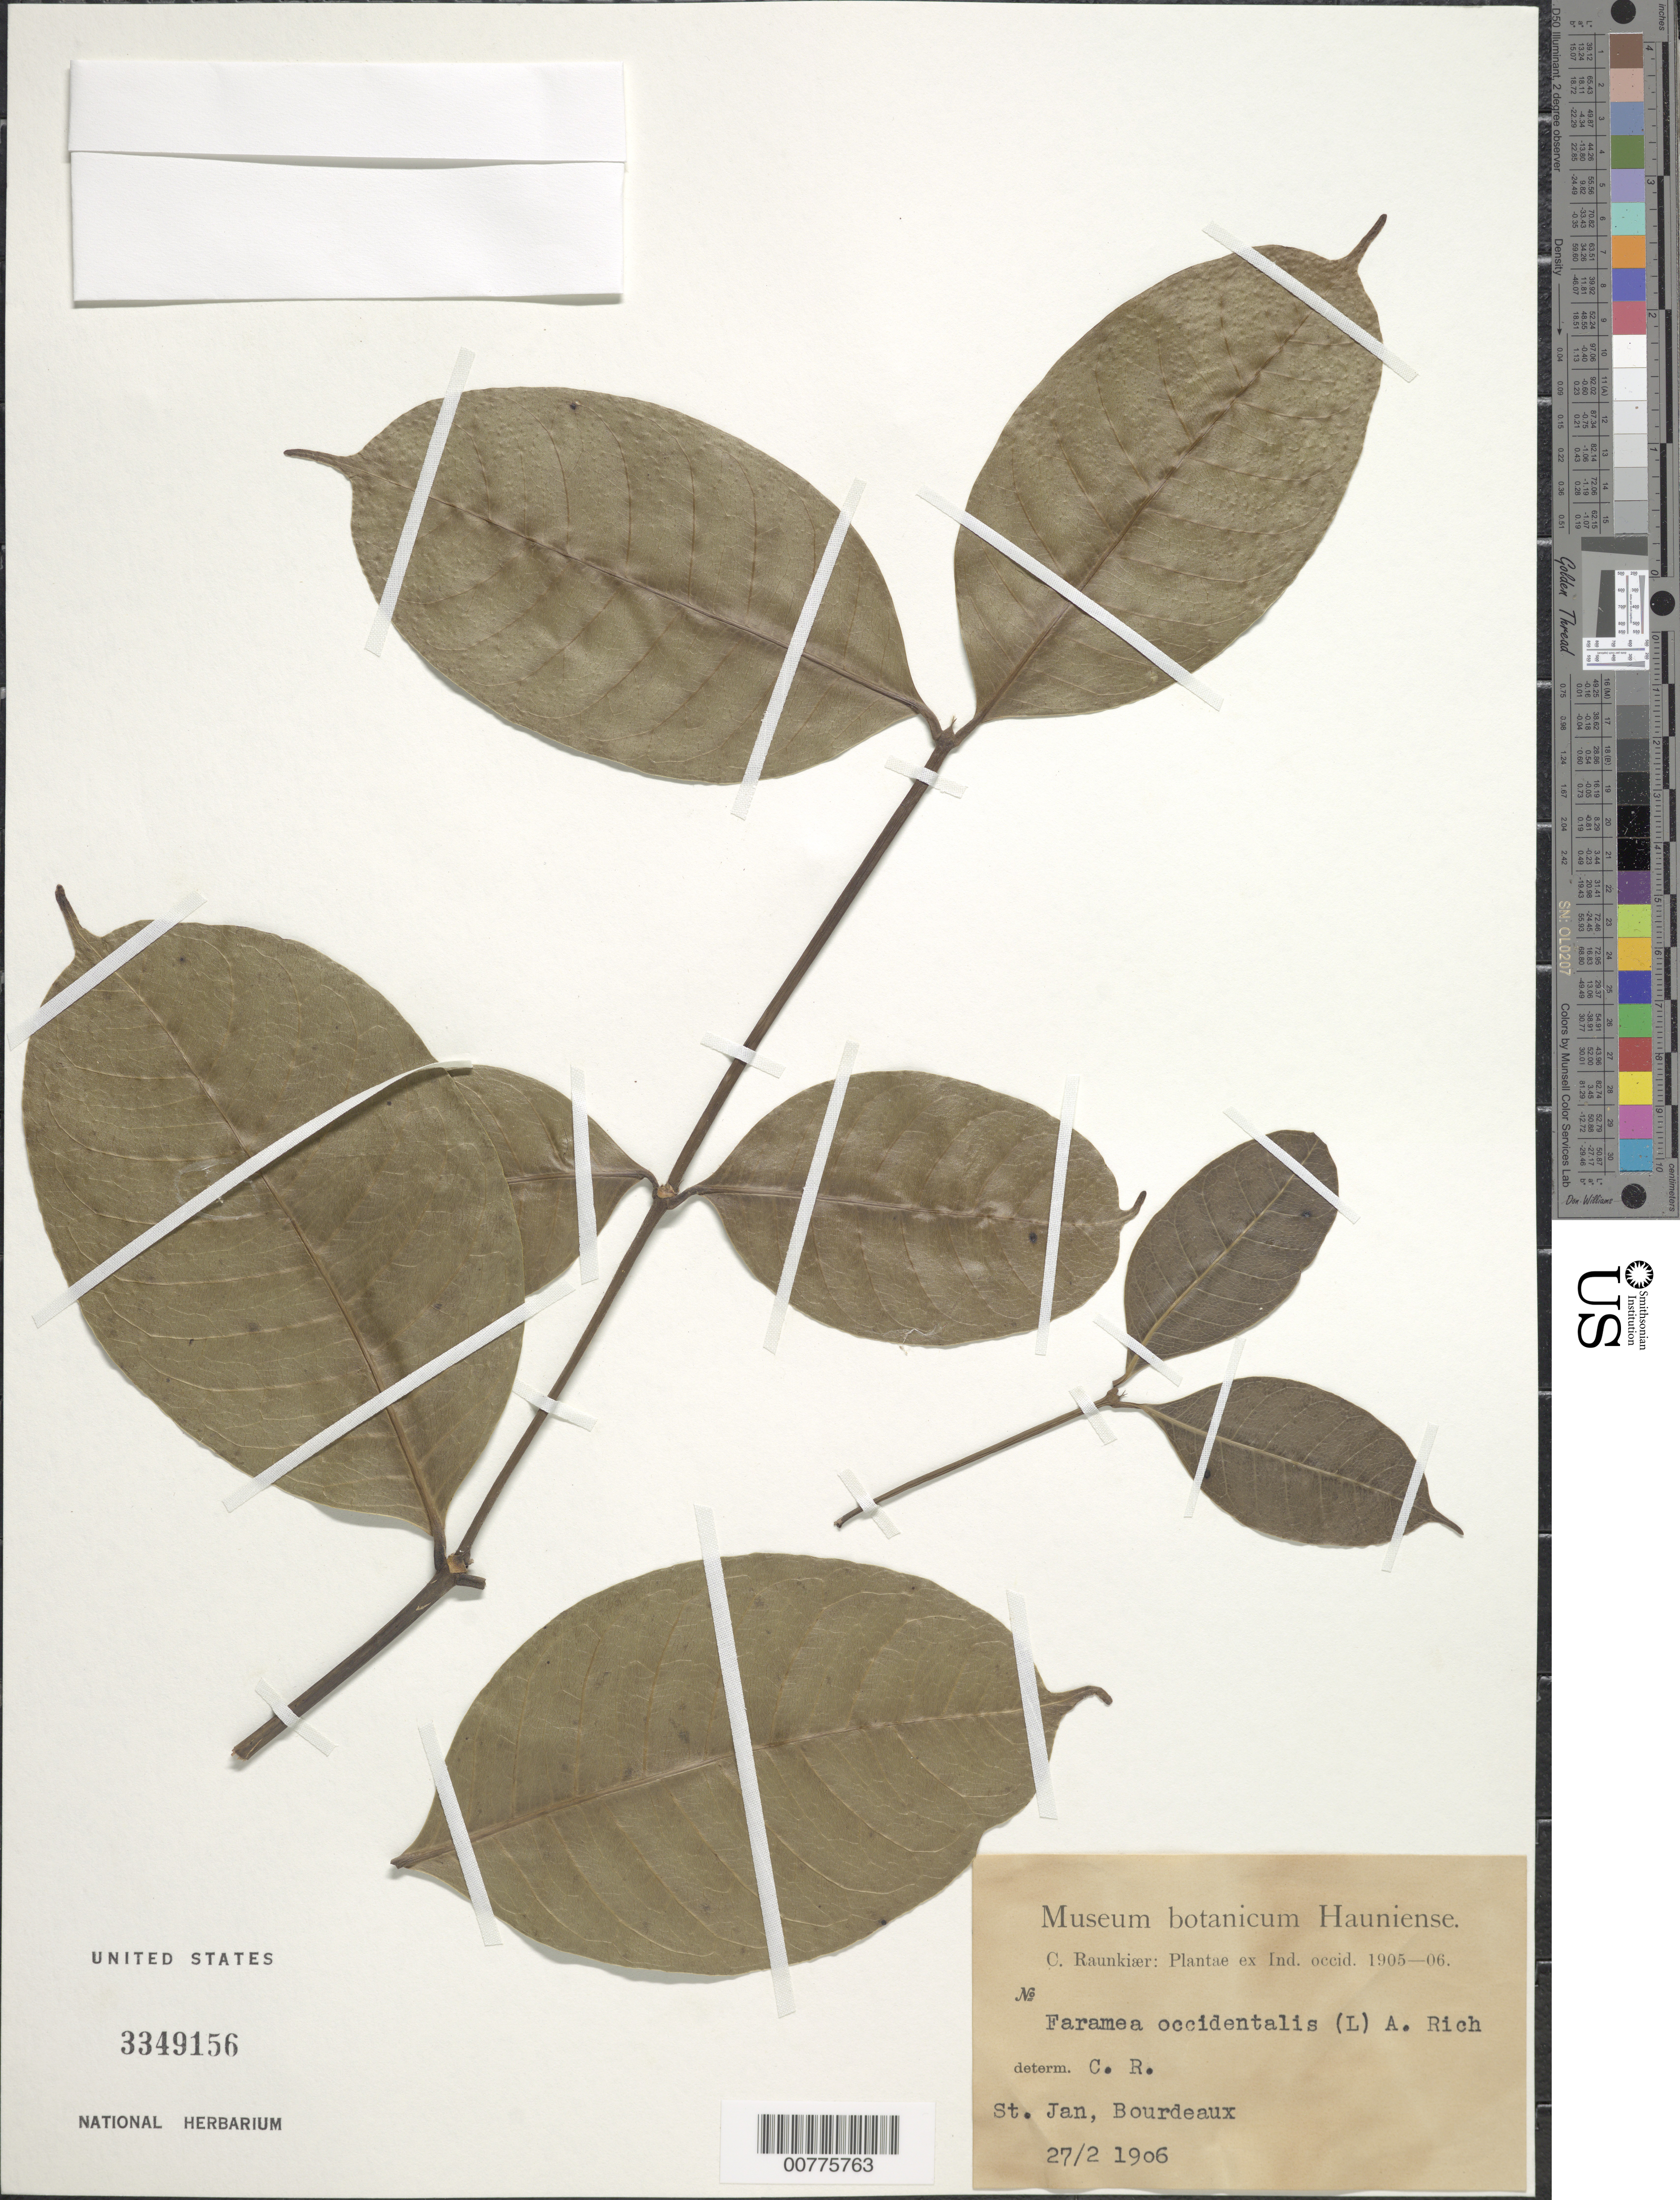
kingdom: Plantae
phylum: Tracheophyta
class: Magnoliopsida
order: Gentianales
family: Rubiaceae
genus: Faramea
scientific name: Faramea occidentalis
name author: (L.) A. Rich.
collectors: C. Raunkiær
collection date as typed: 27 Feb 1906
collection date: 1906-02-27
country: U.S. Virgin Islands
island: St. John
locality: Bourdeaux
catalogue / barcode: US 3349156